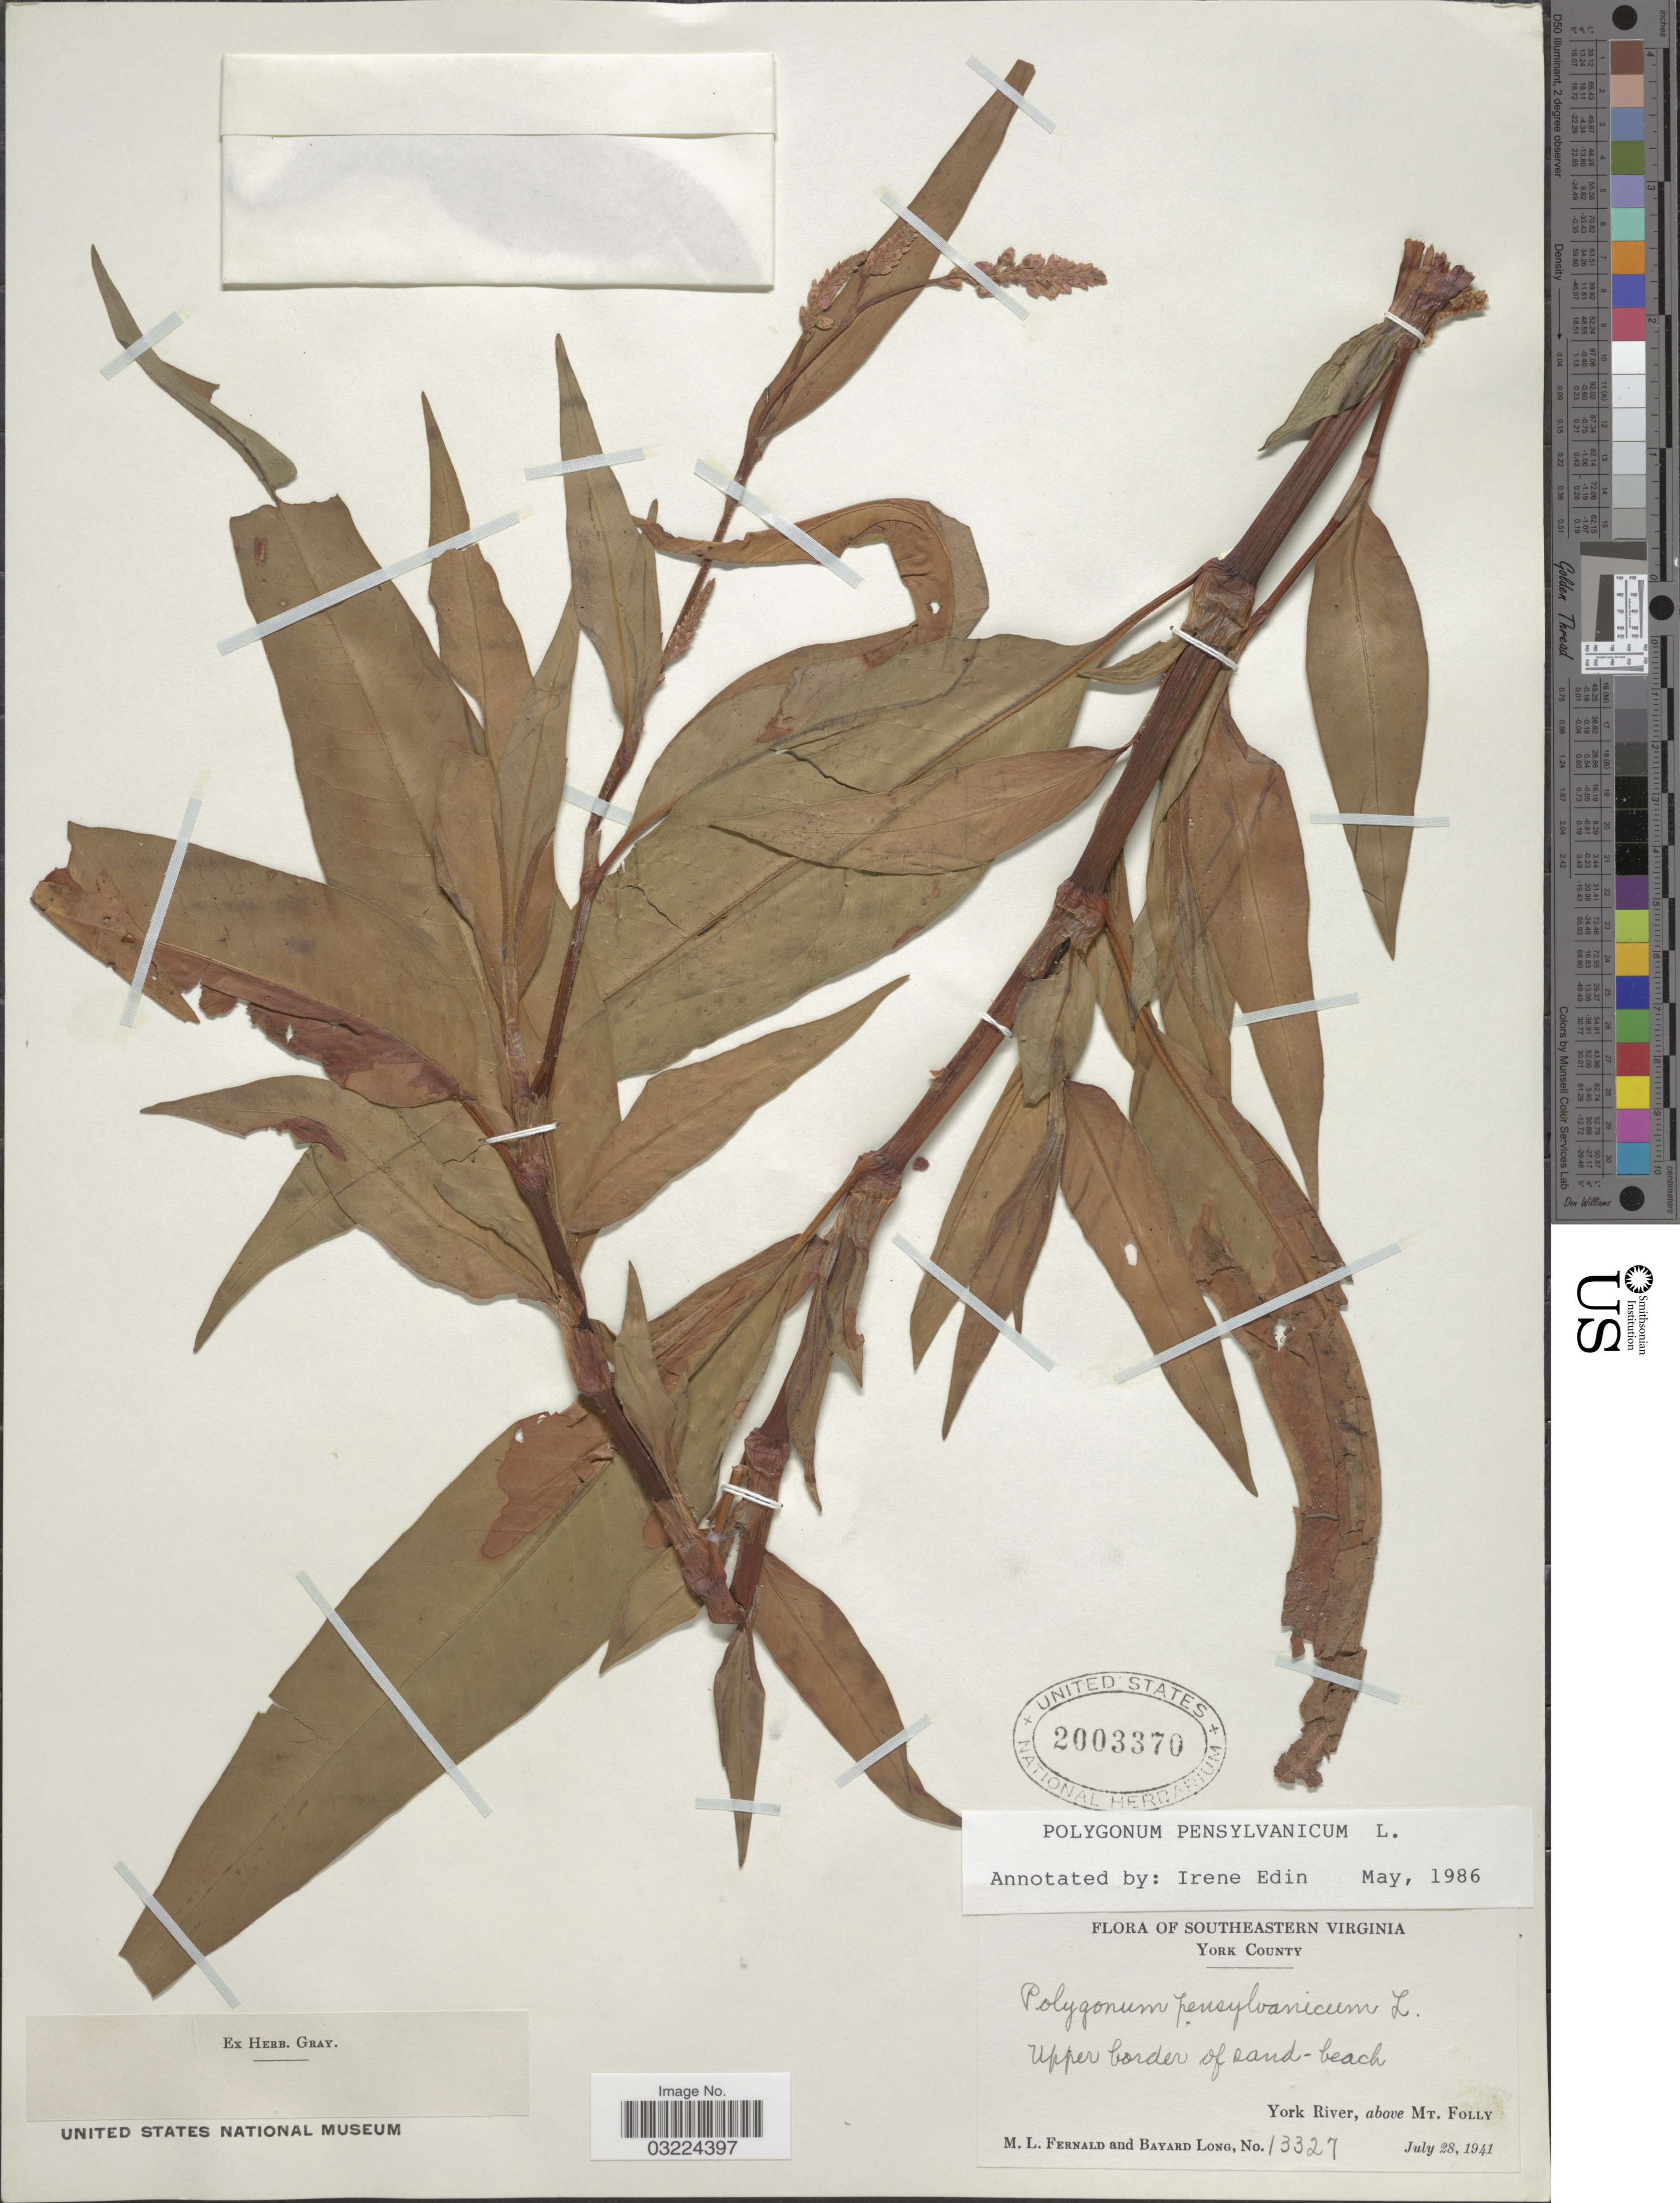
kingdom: Plantae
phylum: Tracheophyta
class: Magnoliopsida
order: Caryophyllales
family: Polygonaceae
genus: Persicaria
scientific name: Persicaria pensylvanica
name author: (L.) M. Gómez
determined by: Atha, D. E.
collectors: M. L. Fernald & B. Long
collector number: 13327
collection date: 1941-07-28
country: United States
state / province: Virginia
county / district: York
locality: Southeastern Virginia. York County. York River, above Mt. Folly.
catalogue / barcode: US 2003370